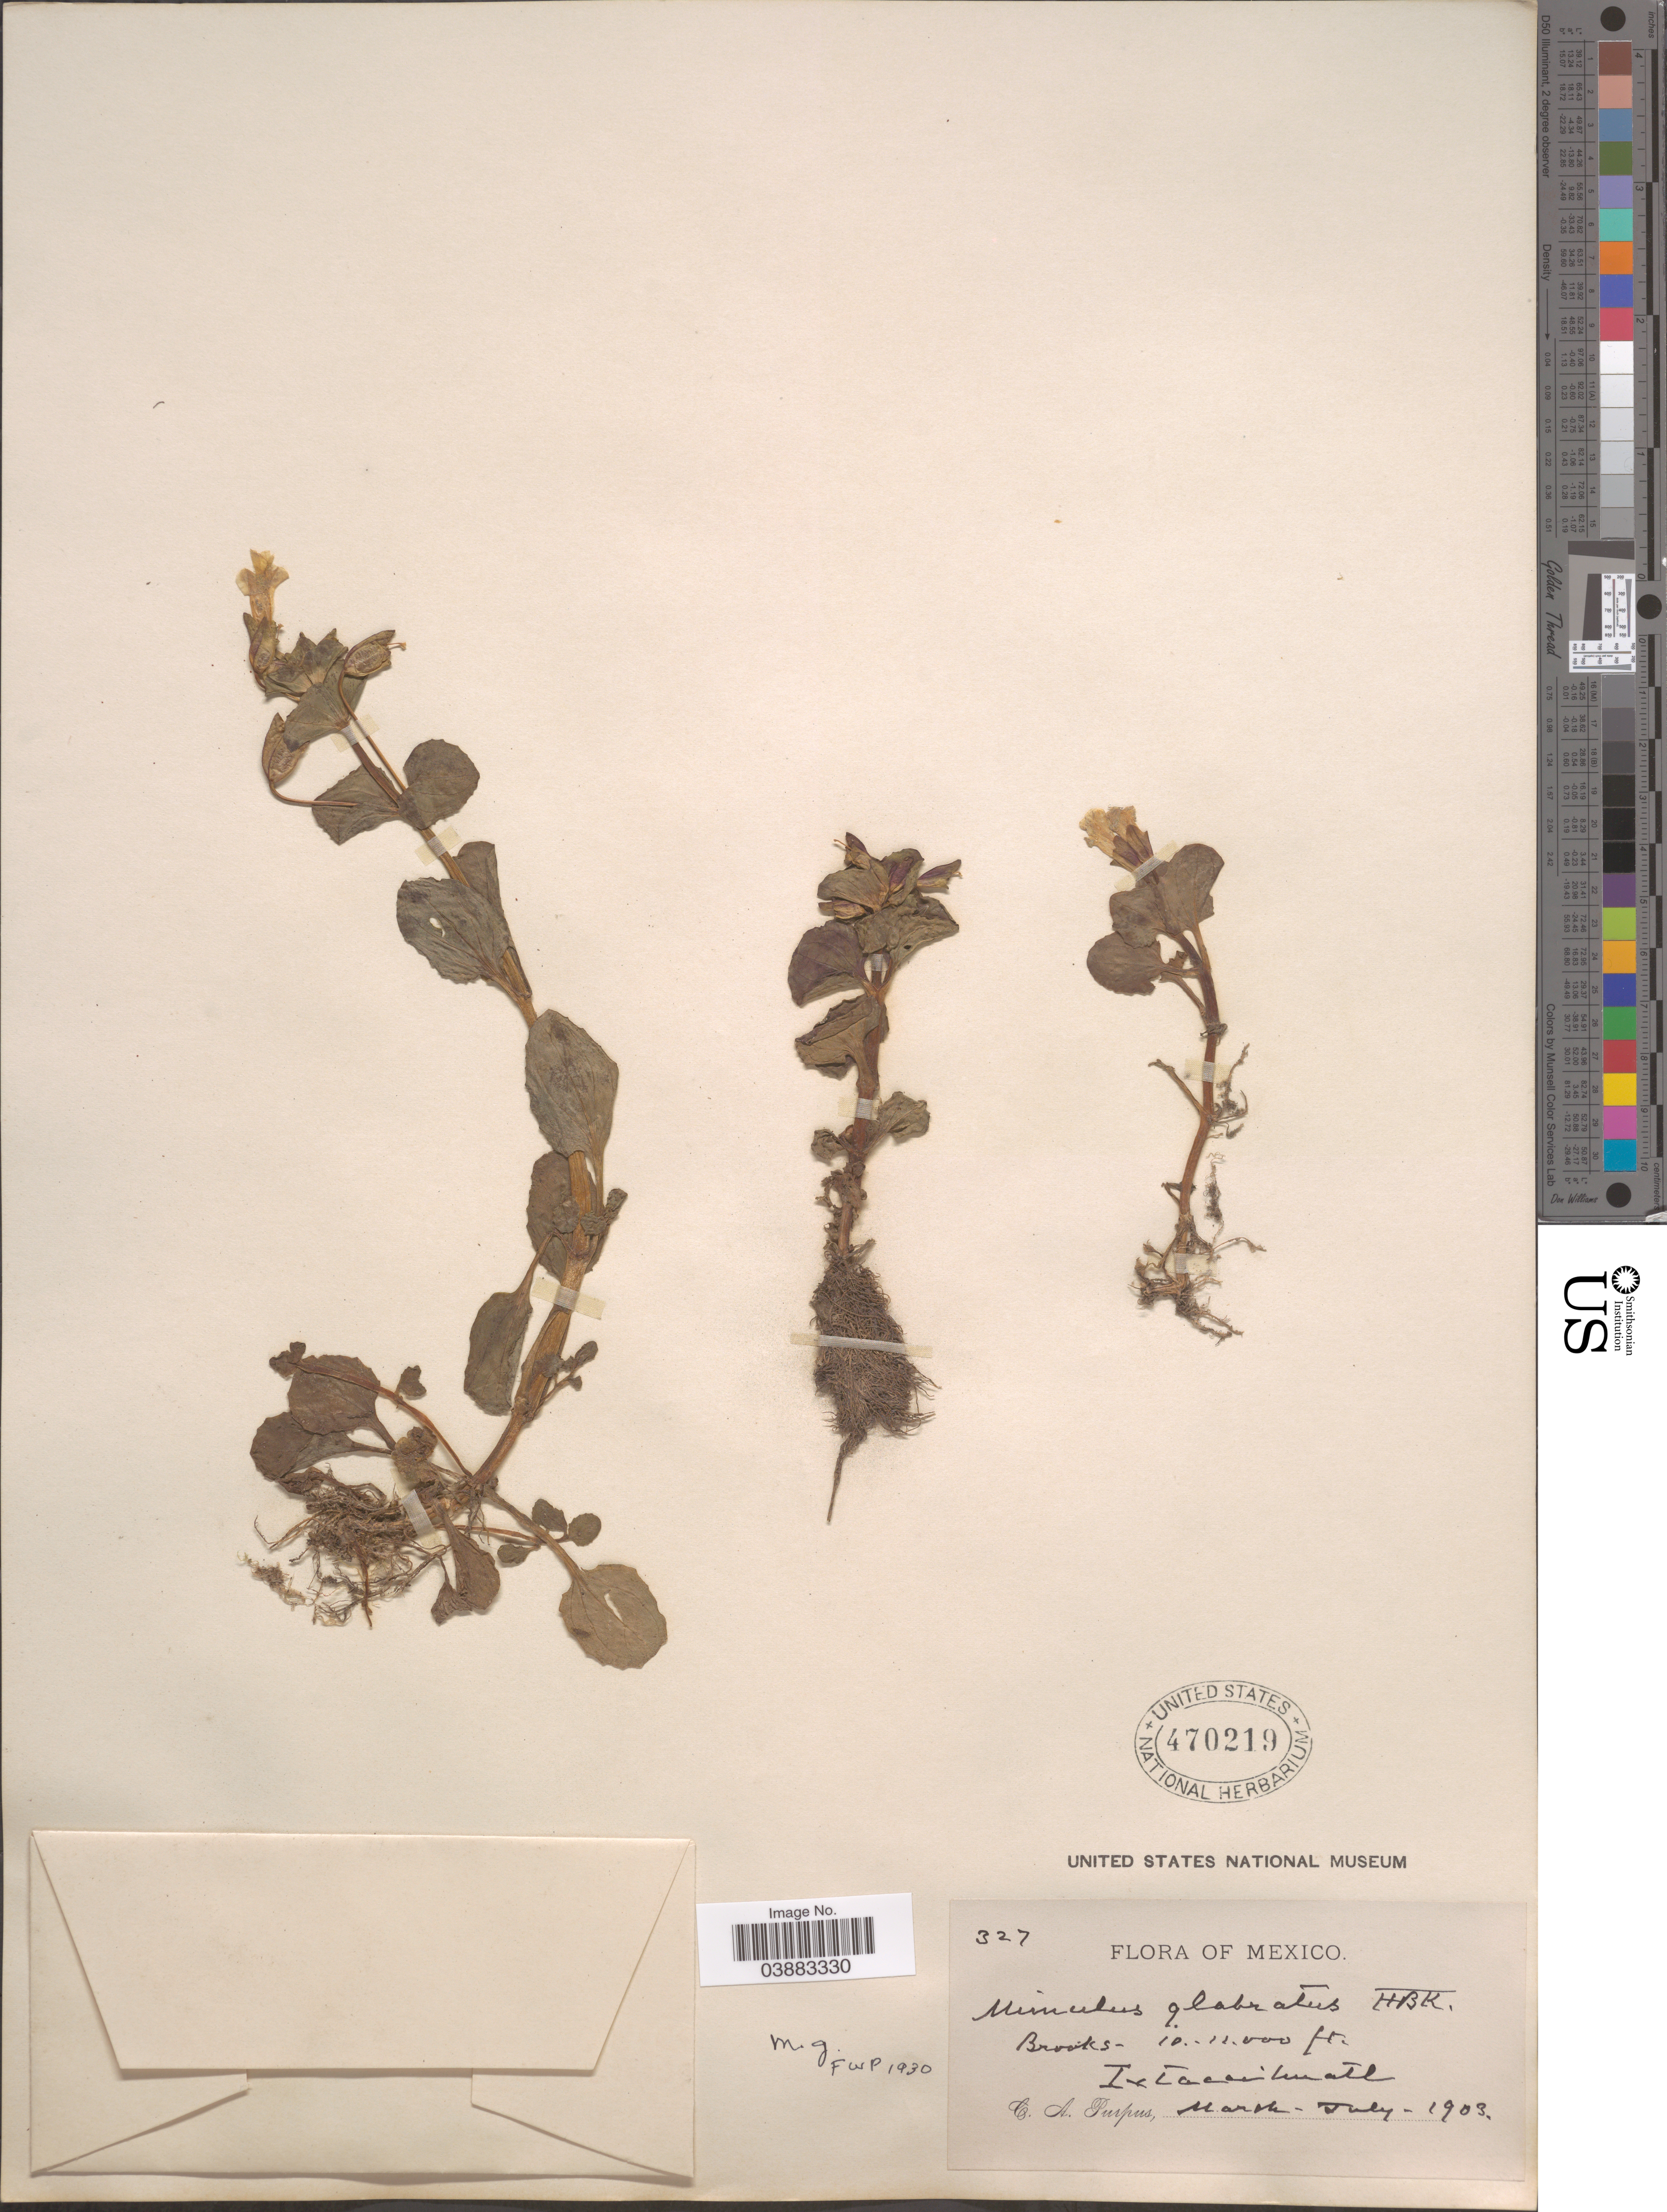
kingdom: Plantae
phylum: Tracheophyta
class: Magnoliopsida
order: Lamiales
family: Phrymaceae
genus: Mimulus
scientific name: Mimulus glabratus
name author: Kunth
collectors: C. A. Purpus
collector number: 327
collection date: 1903-03/1903-07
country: Mexico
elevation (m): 3048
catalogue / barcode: US 470219